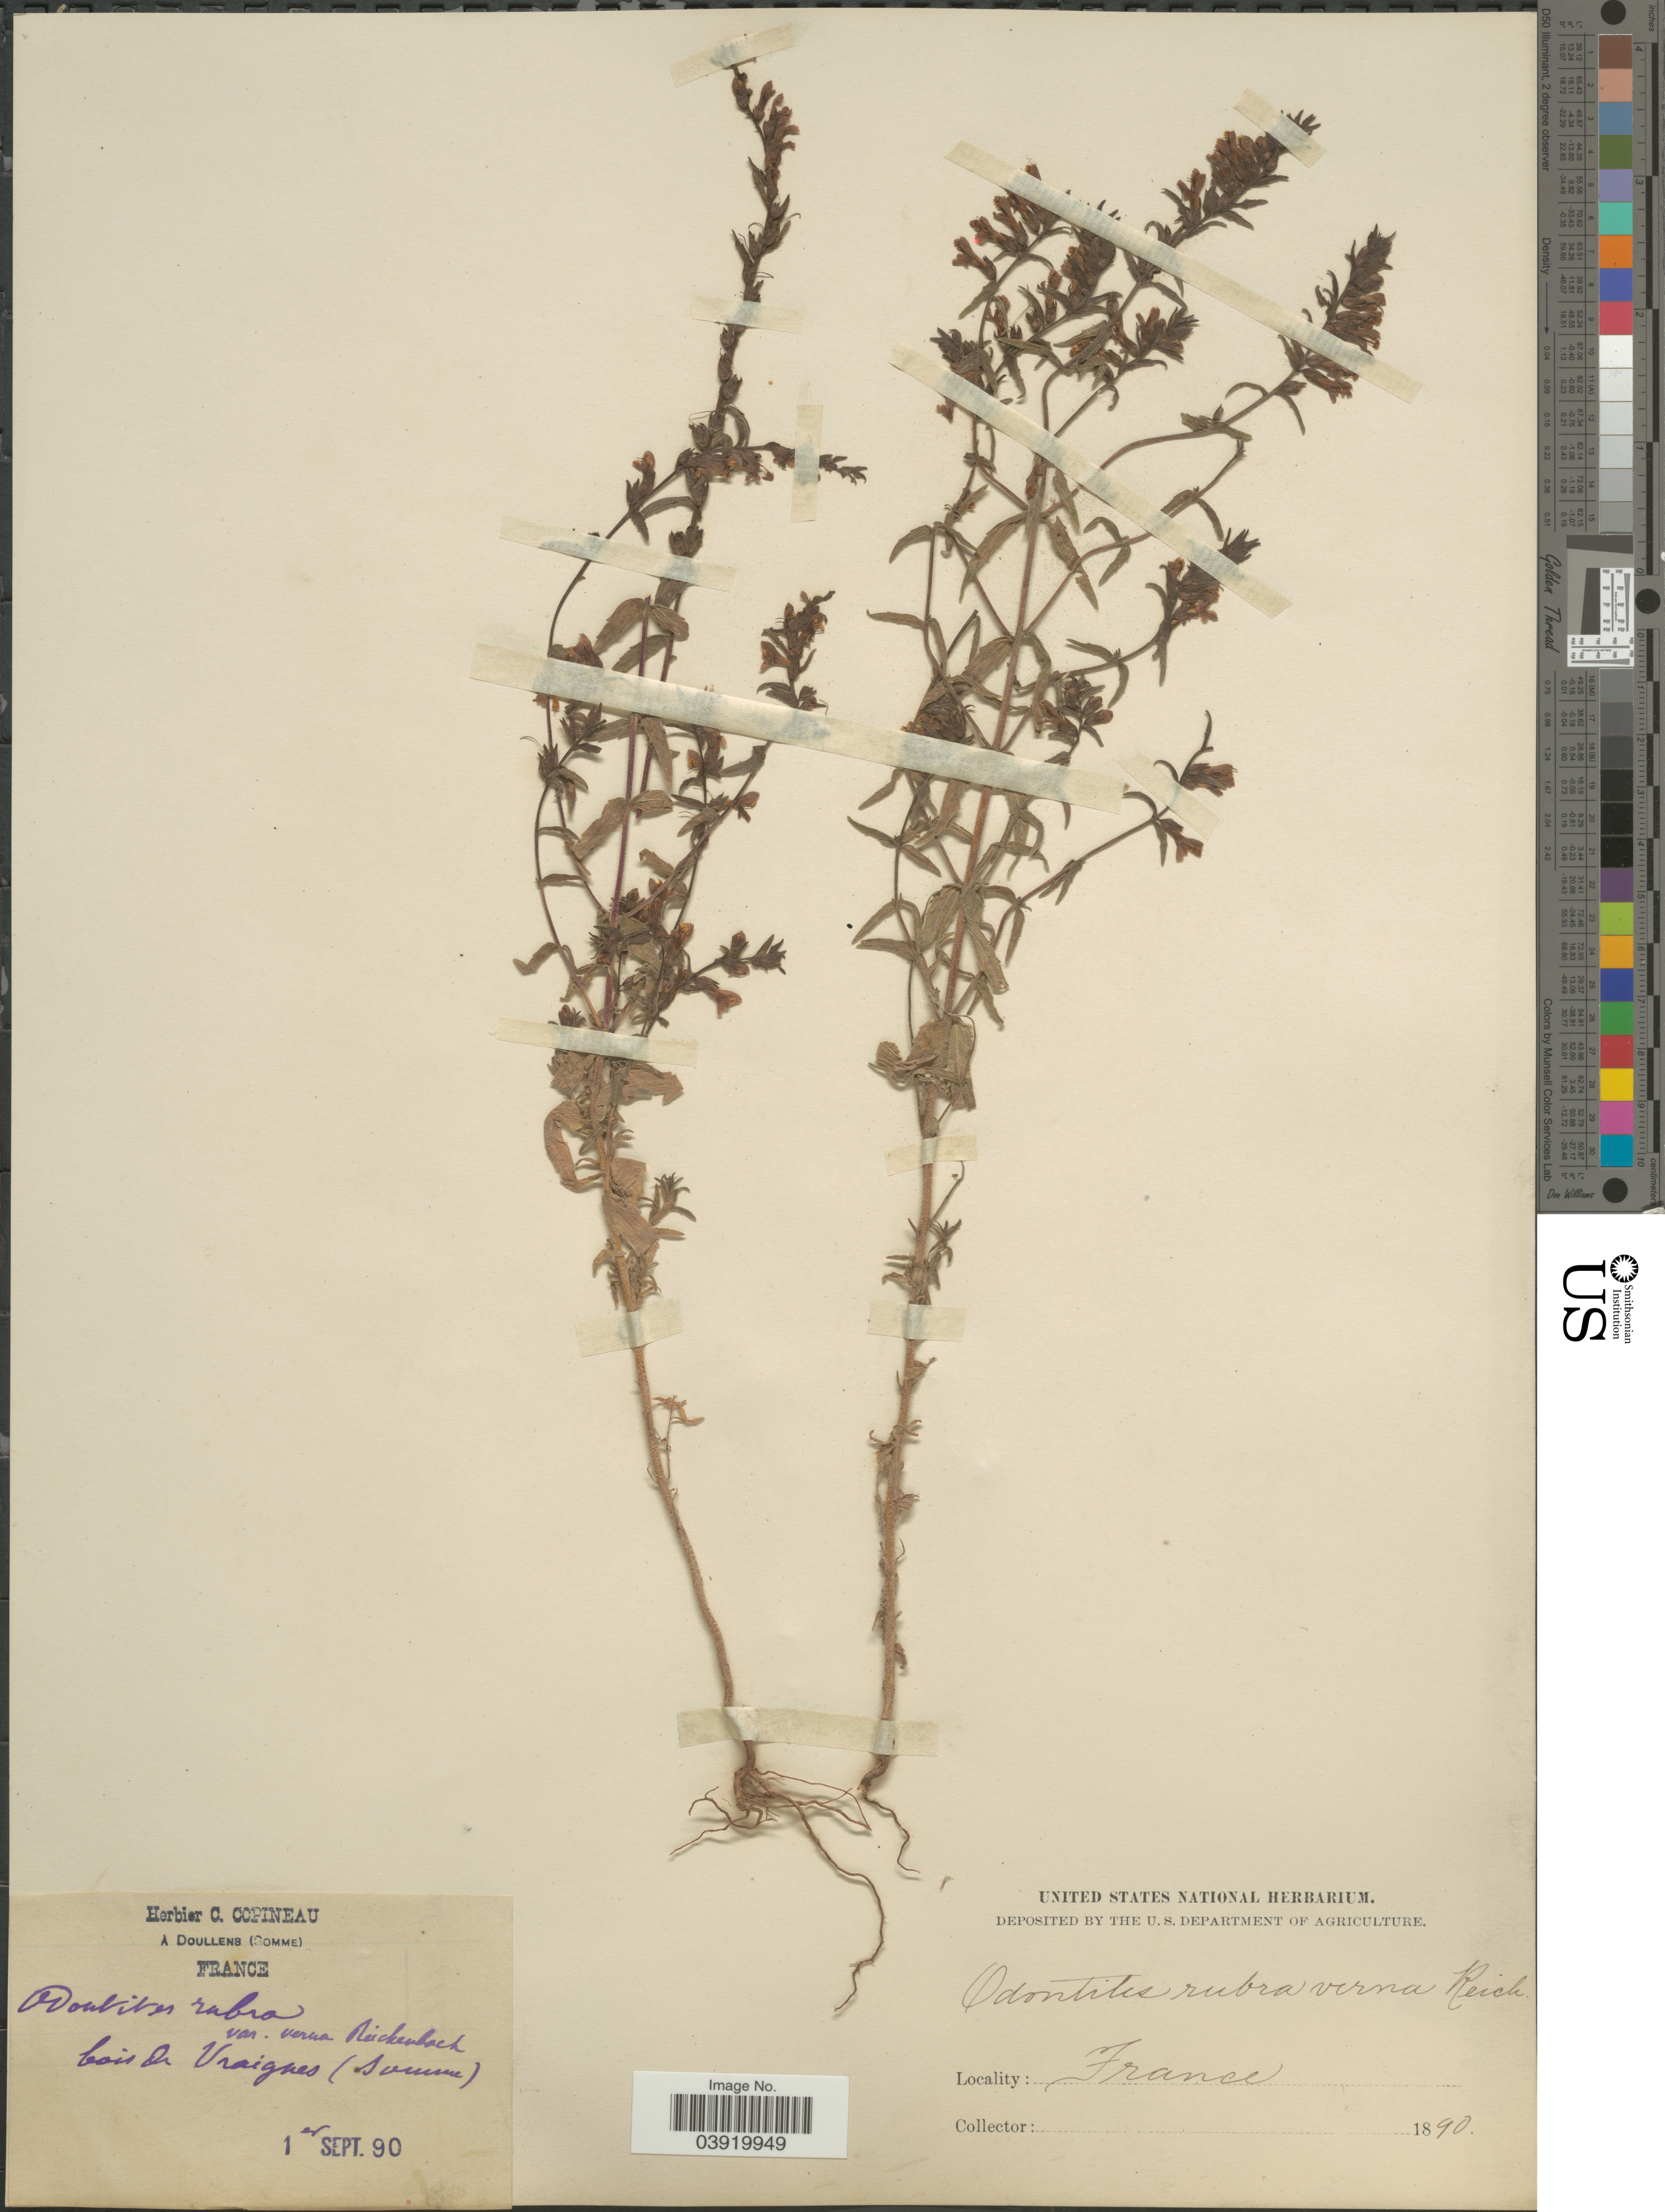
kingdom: Plantae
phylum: Tracheophyta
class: Magnoliopsida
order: Lamiales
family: Orobanchaceae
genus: Odontites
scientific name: Odontites vernus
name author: (Bellardi) Dumort.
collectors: ex herb. C. Copineau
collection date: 1890-09-01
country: France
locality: Bois de Vraignes (Somme).